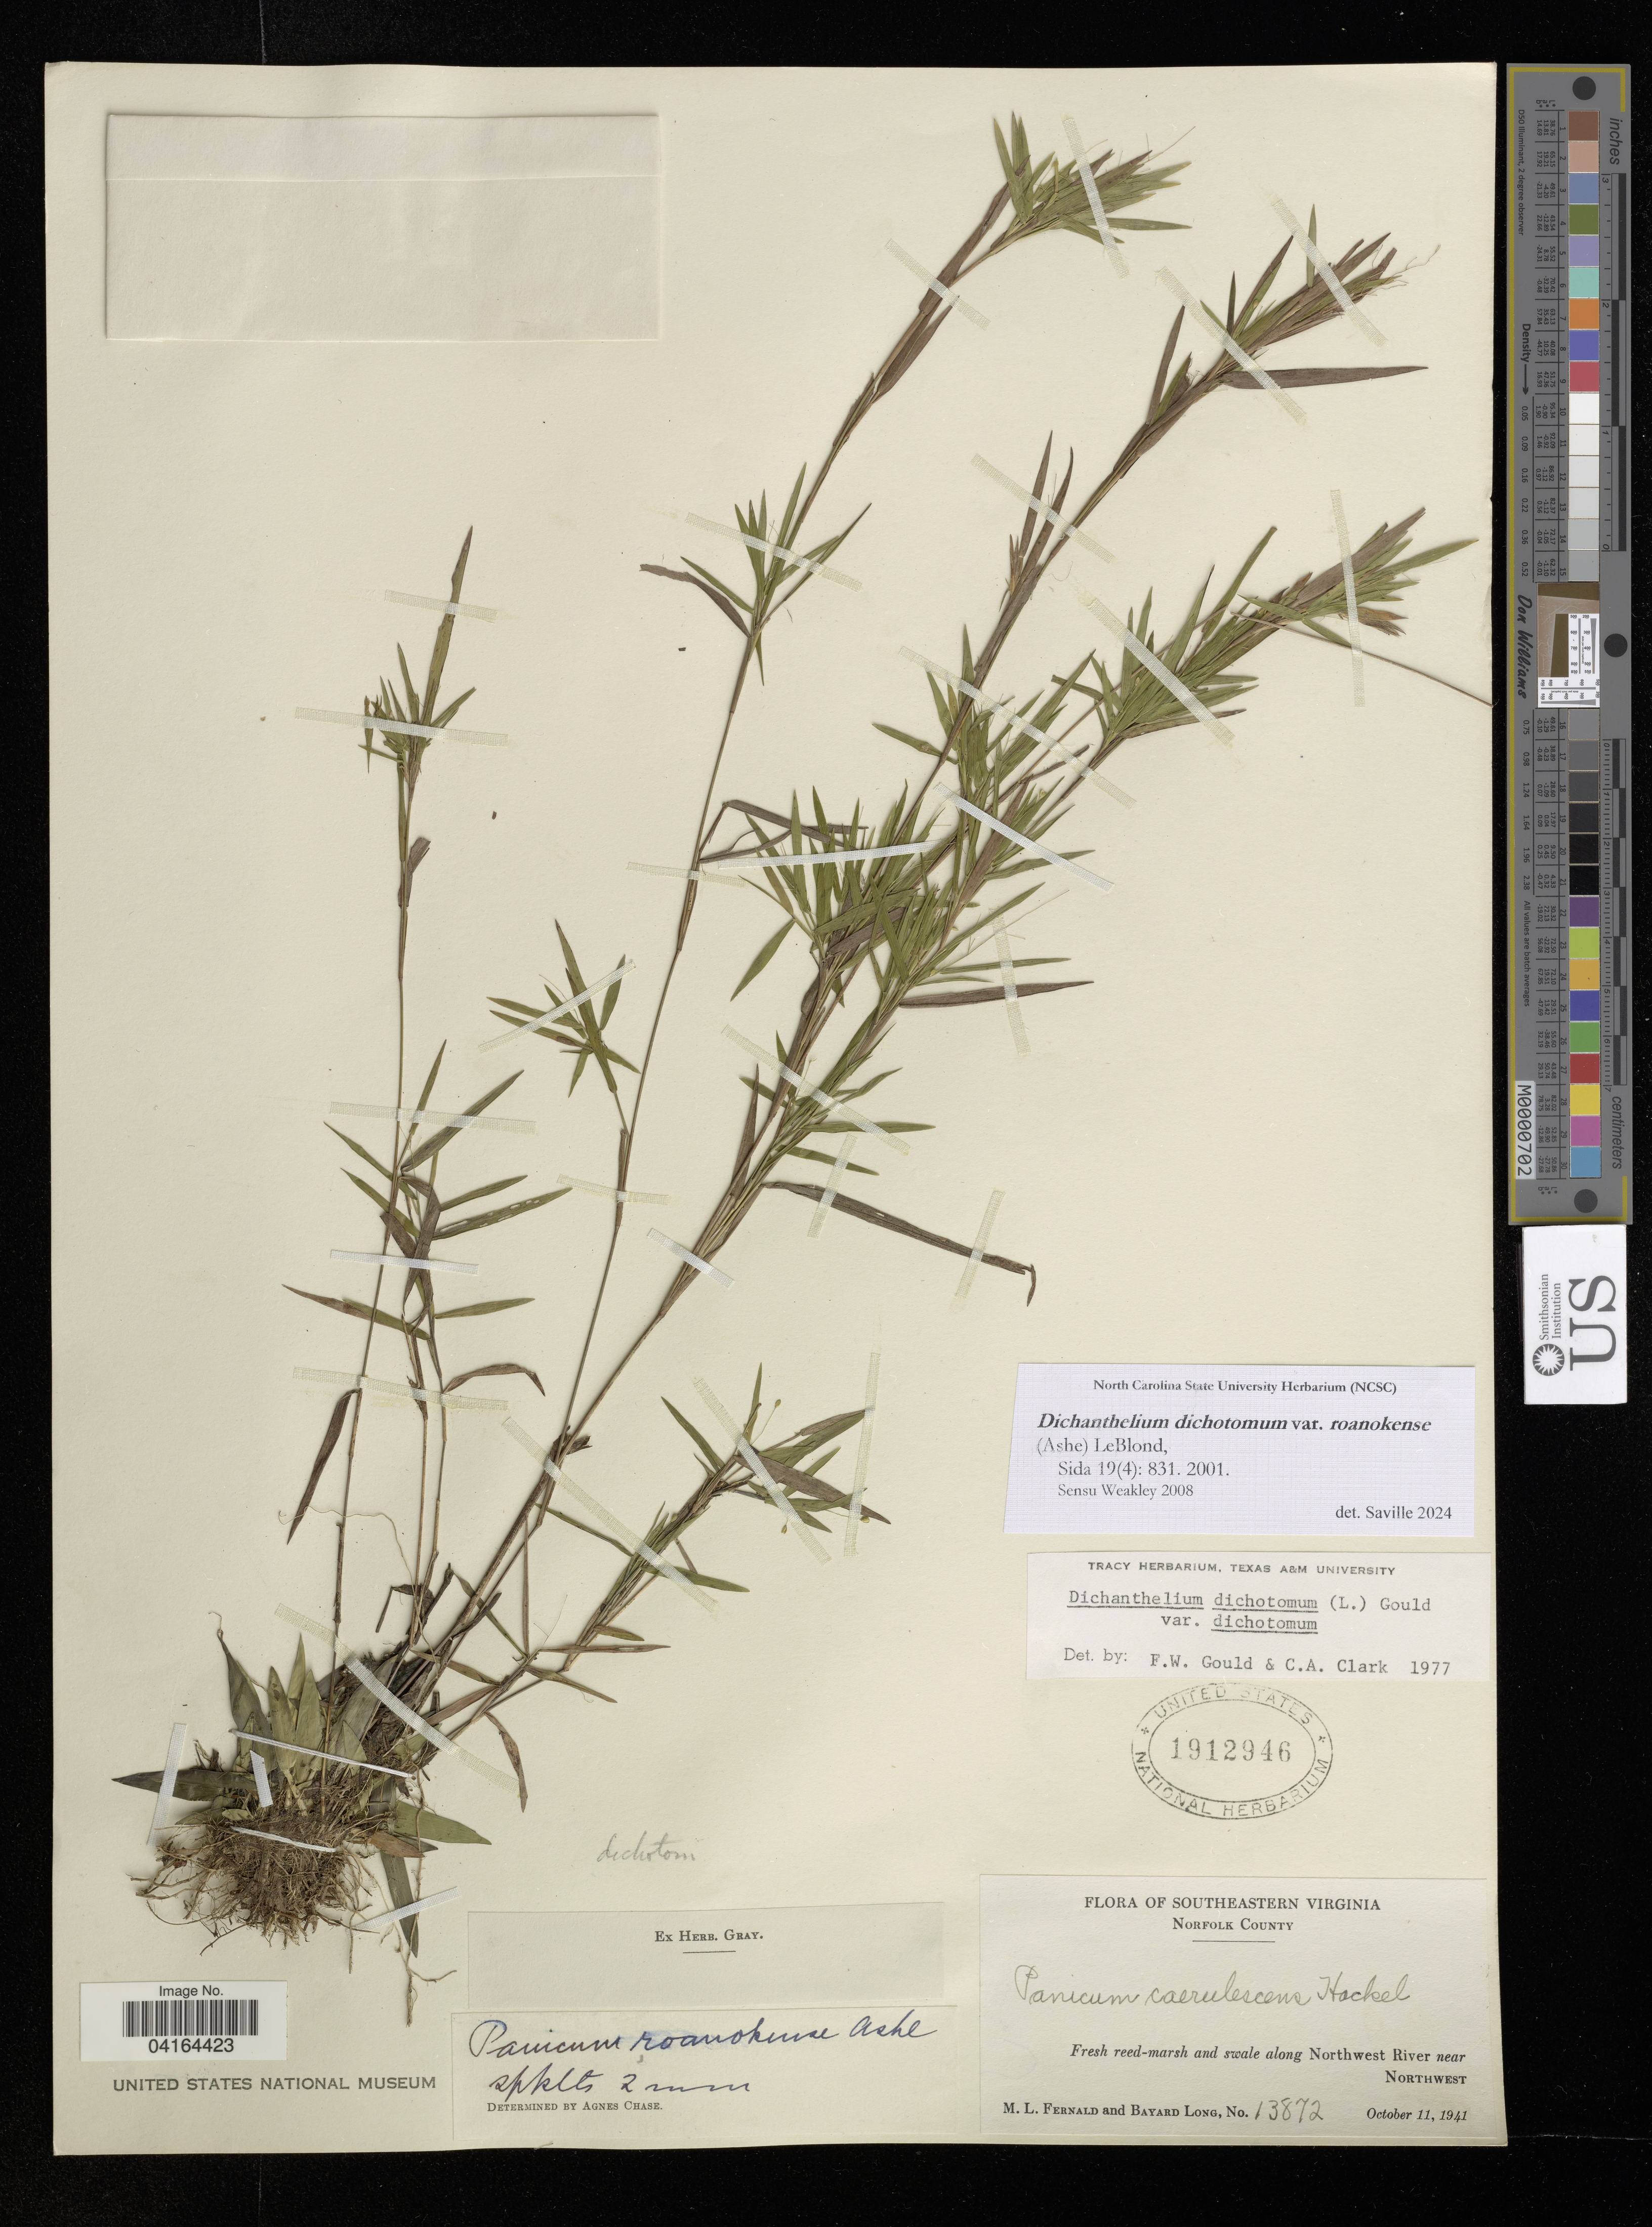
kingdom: Plantae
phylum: Tracheophyta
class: Liliopsida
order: Poales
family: Poaceae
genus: Dichanthelium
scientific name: Dichanthelium dichotomum var. roanokense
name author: (Ashe) LeBlond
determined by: Saville, A. C., (NCSC), North Carolina State University (UNITED STATES)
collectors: M. L. Fernald & B. Long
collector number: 13872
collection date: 1941-10-11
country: United States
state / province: Virginia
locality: Norfolk County. Along Northwest River near Northwest.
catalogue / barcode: US 1912946